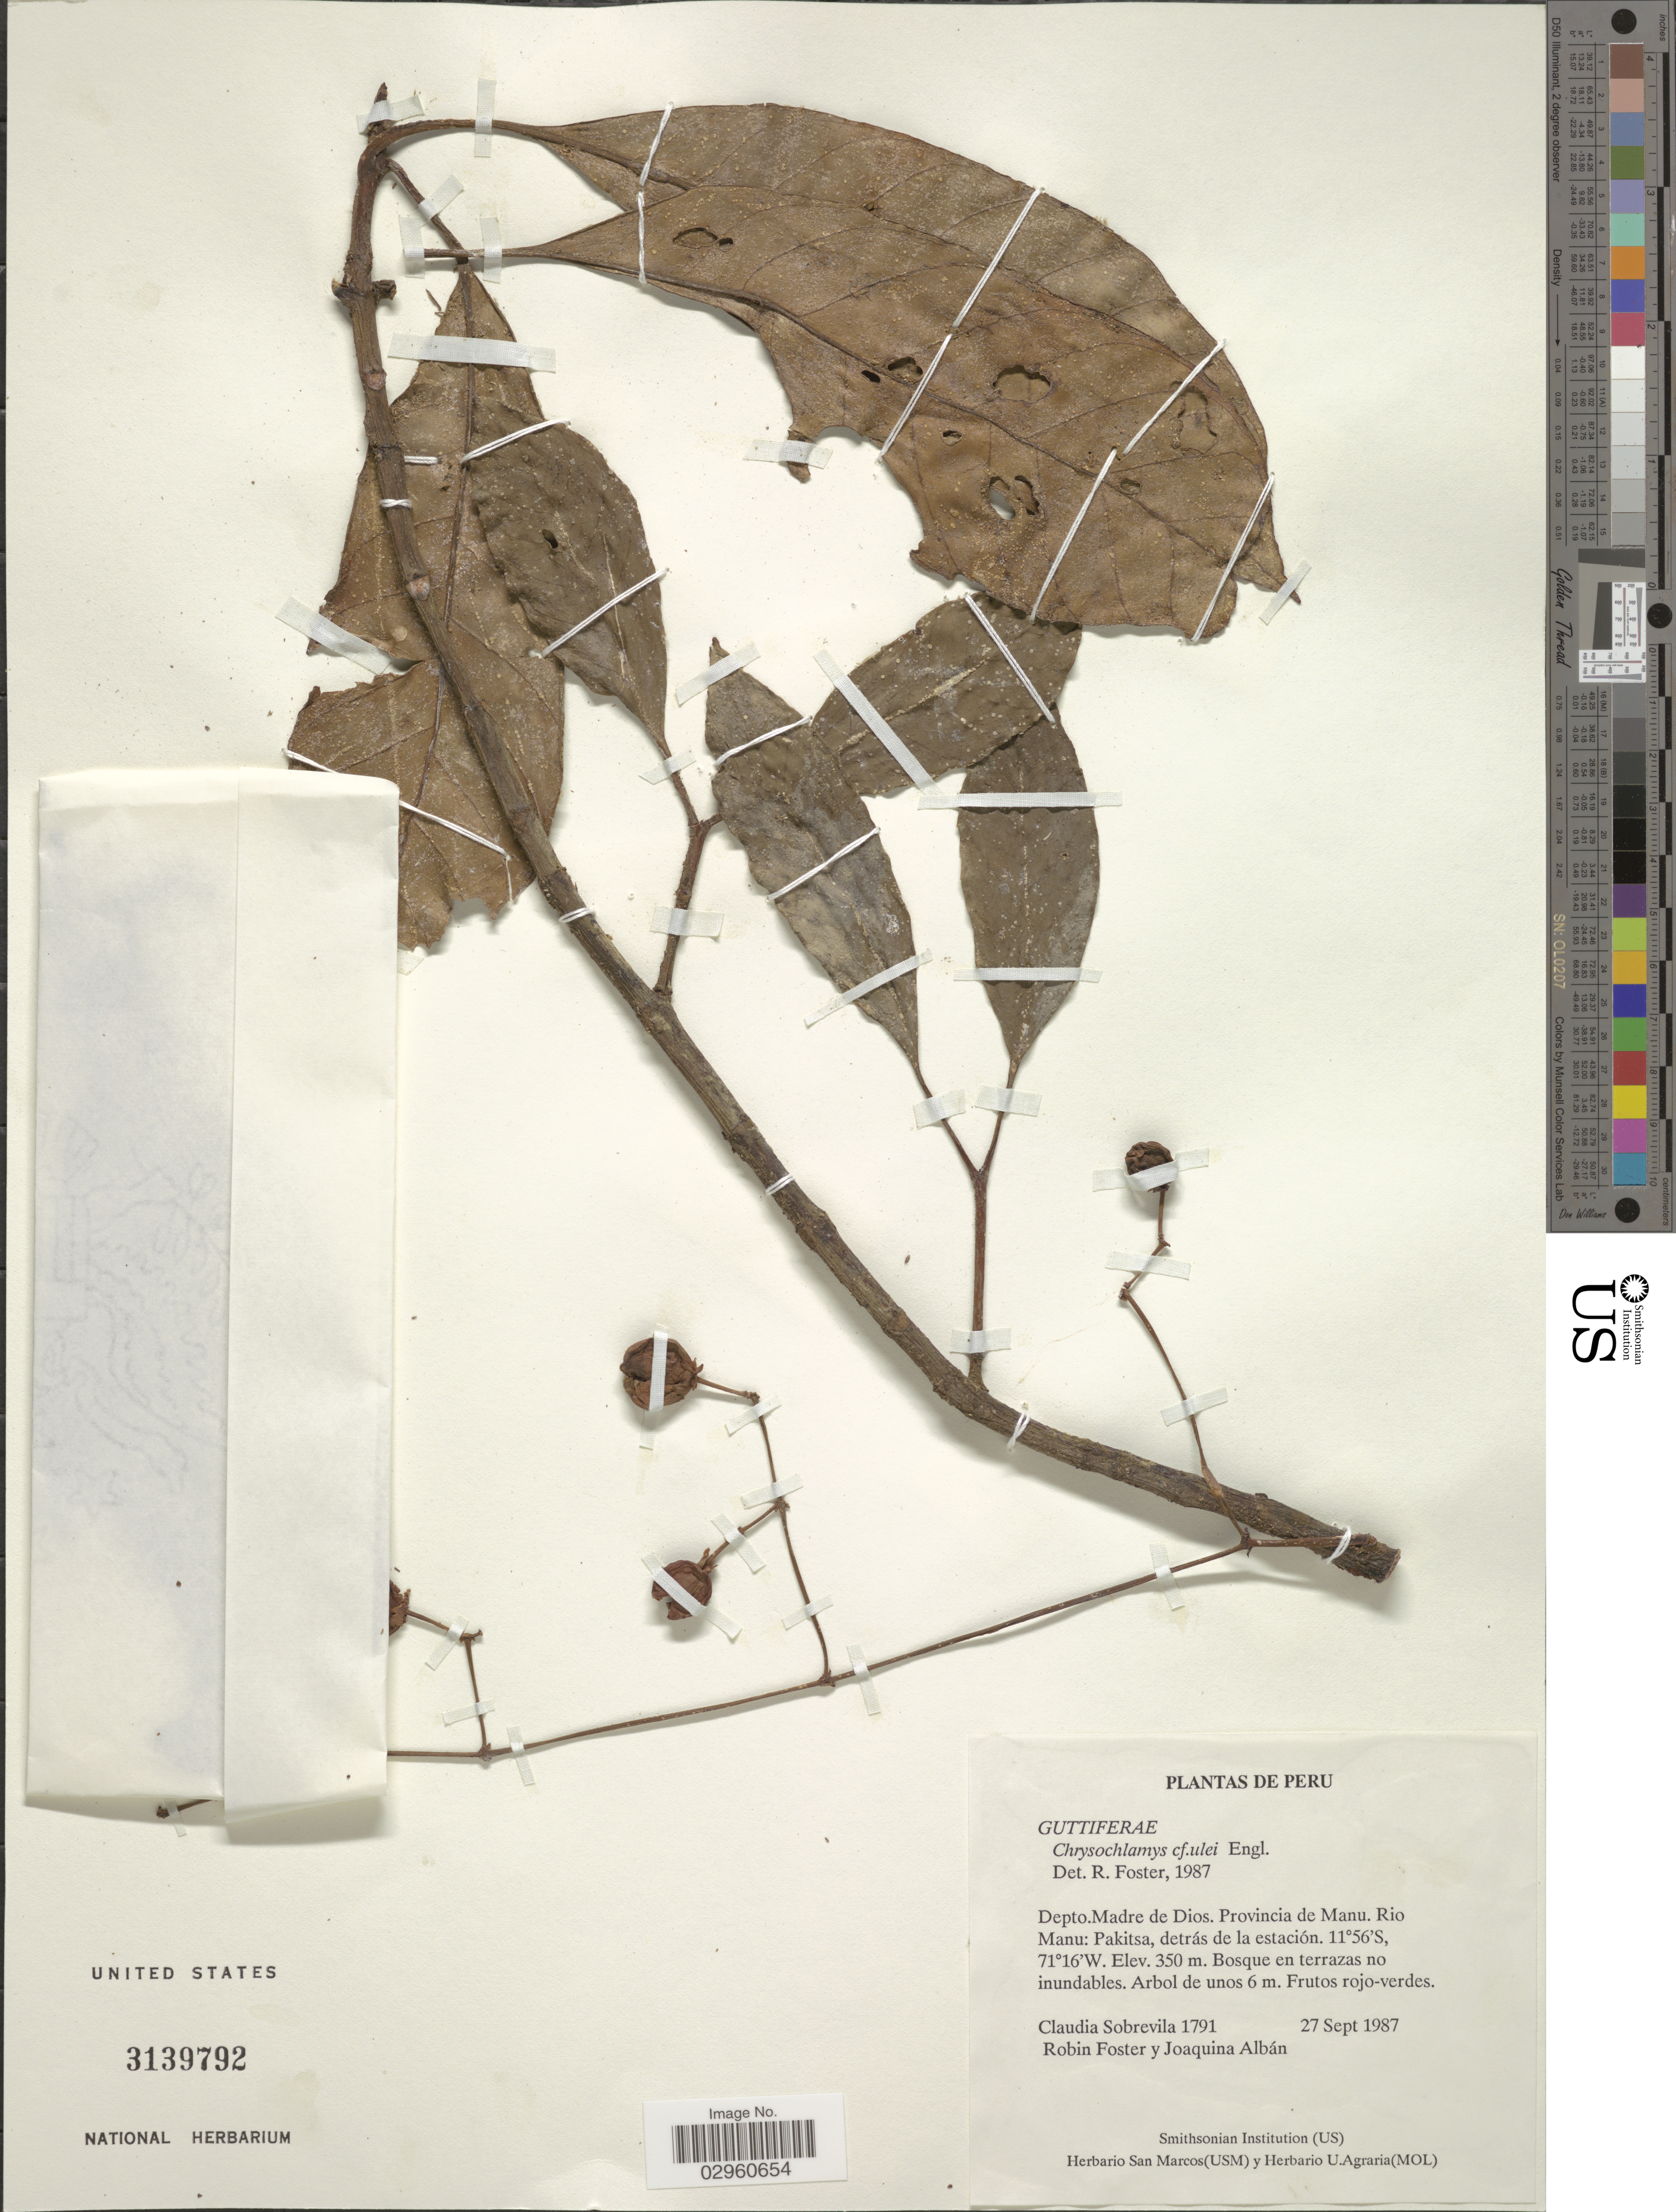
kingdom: Plantae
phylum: Tracheophyta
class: Magnoliopsida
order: Malpighiales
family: Clusiaceae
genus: Chrysochlamys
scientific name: Chrysochlamys ulei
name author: Engl.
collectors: C. Sobrevila, R. B. Foster & J. Alban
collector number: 1791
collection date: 1987-09-27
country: Peru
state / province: Madre de Dios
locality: Depto. Madre de Dios. Provincia de Manu. Rio Manu: Pakitsa, detrás de la estación.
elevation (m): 350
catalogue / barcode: US 3139792